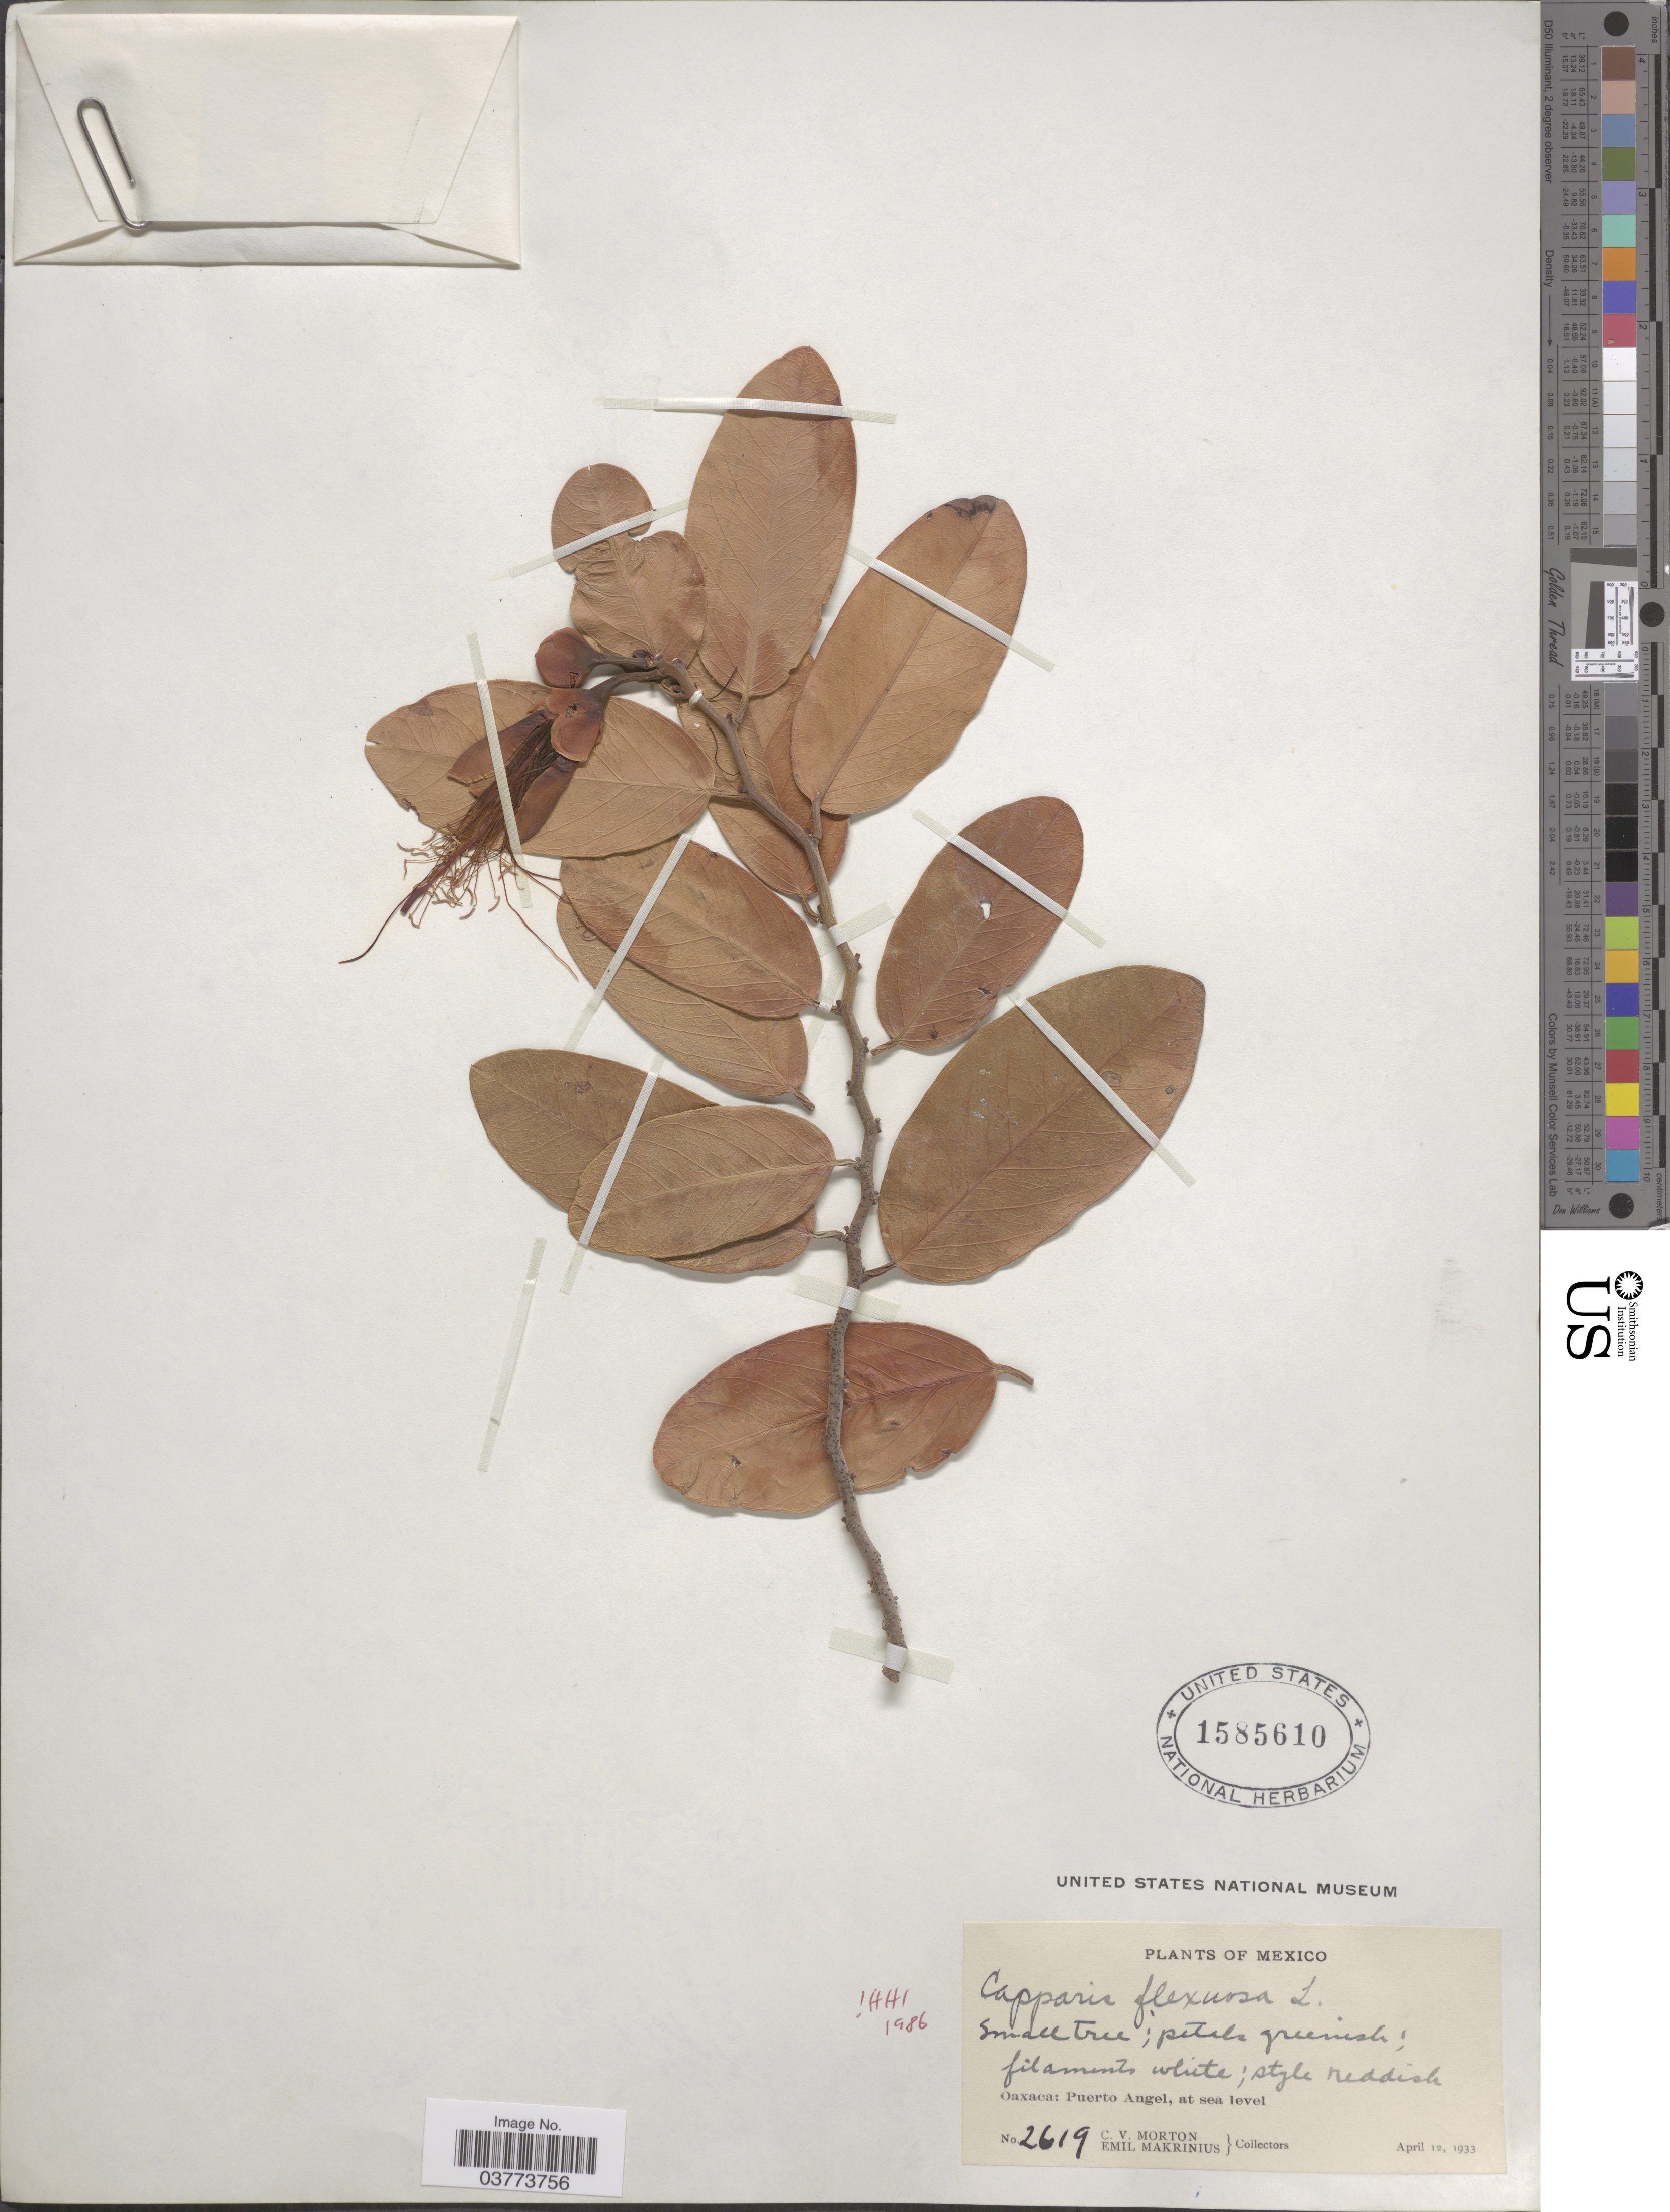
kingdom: Plantae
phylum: Tracheophyta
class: Magnoliopsida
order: Brassicales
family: Capparaceae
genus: Cynophalla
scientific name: Cynophalla flexuosa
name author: (L.) J. Presl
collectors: C. V. Morton & E. Makrinius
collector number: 2619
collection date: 1933-04-12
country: Mexico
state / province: Oaxaca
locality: Puerto Angel.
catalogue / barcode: US 1585610